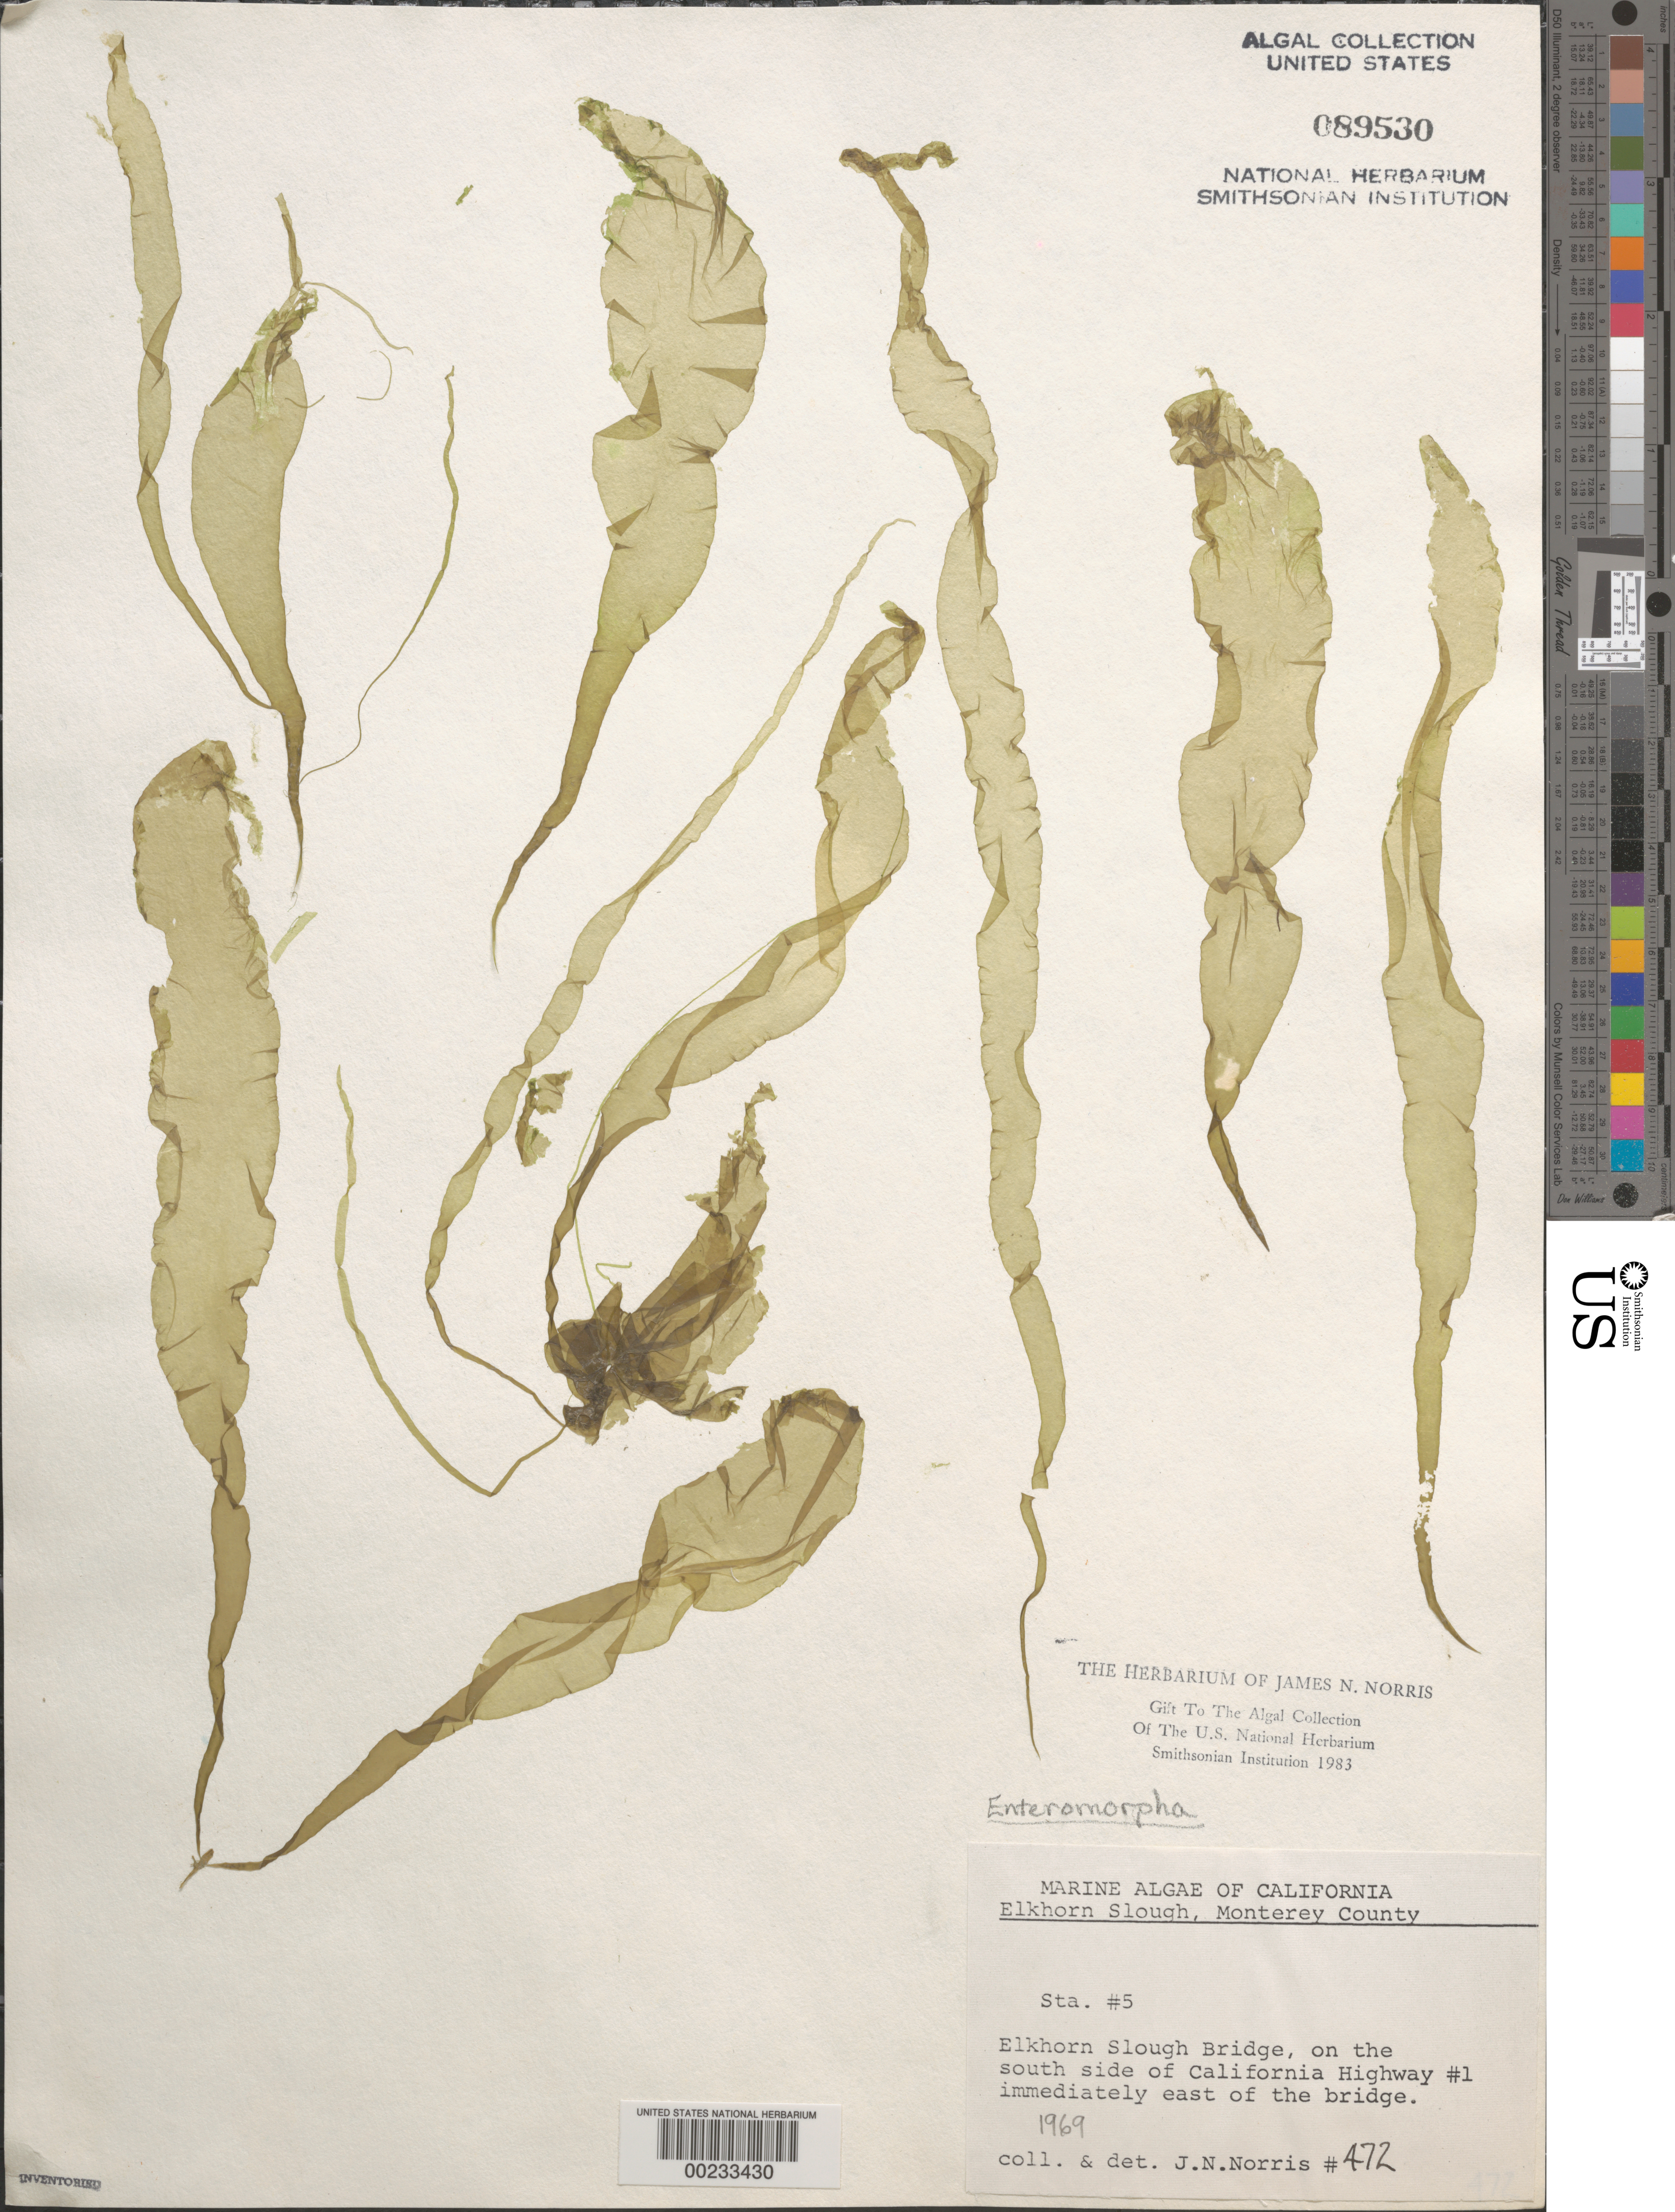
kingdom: Plantae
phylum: Chlorophyta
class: Ulvophyceae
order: Ulvales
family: Ulvaceae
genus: Ulva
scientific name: Ulva sp.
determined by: Algae name updating Project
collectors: J. N. Norris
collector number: JN-472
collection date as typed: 1969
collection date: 1969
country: United States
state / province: California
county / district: Monterey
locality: Elkhorn Slough, Elkhorn Slough Bridge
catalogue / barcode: US 89530